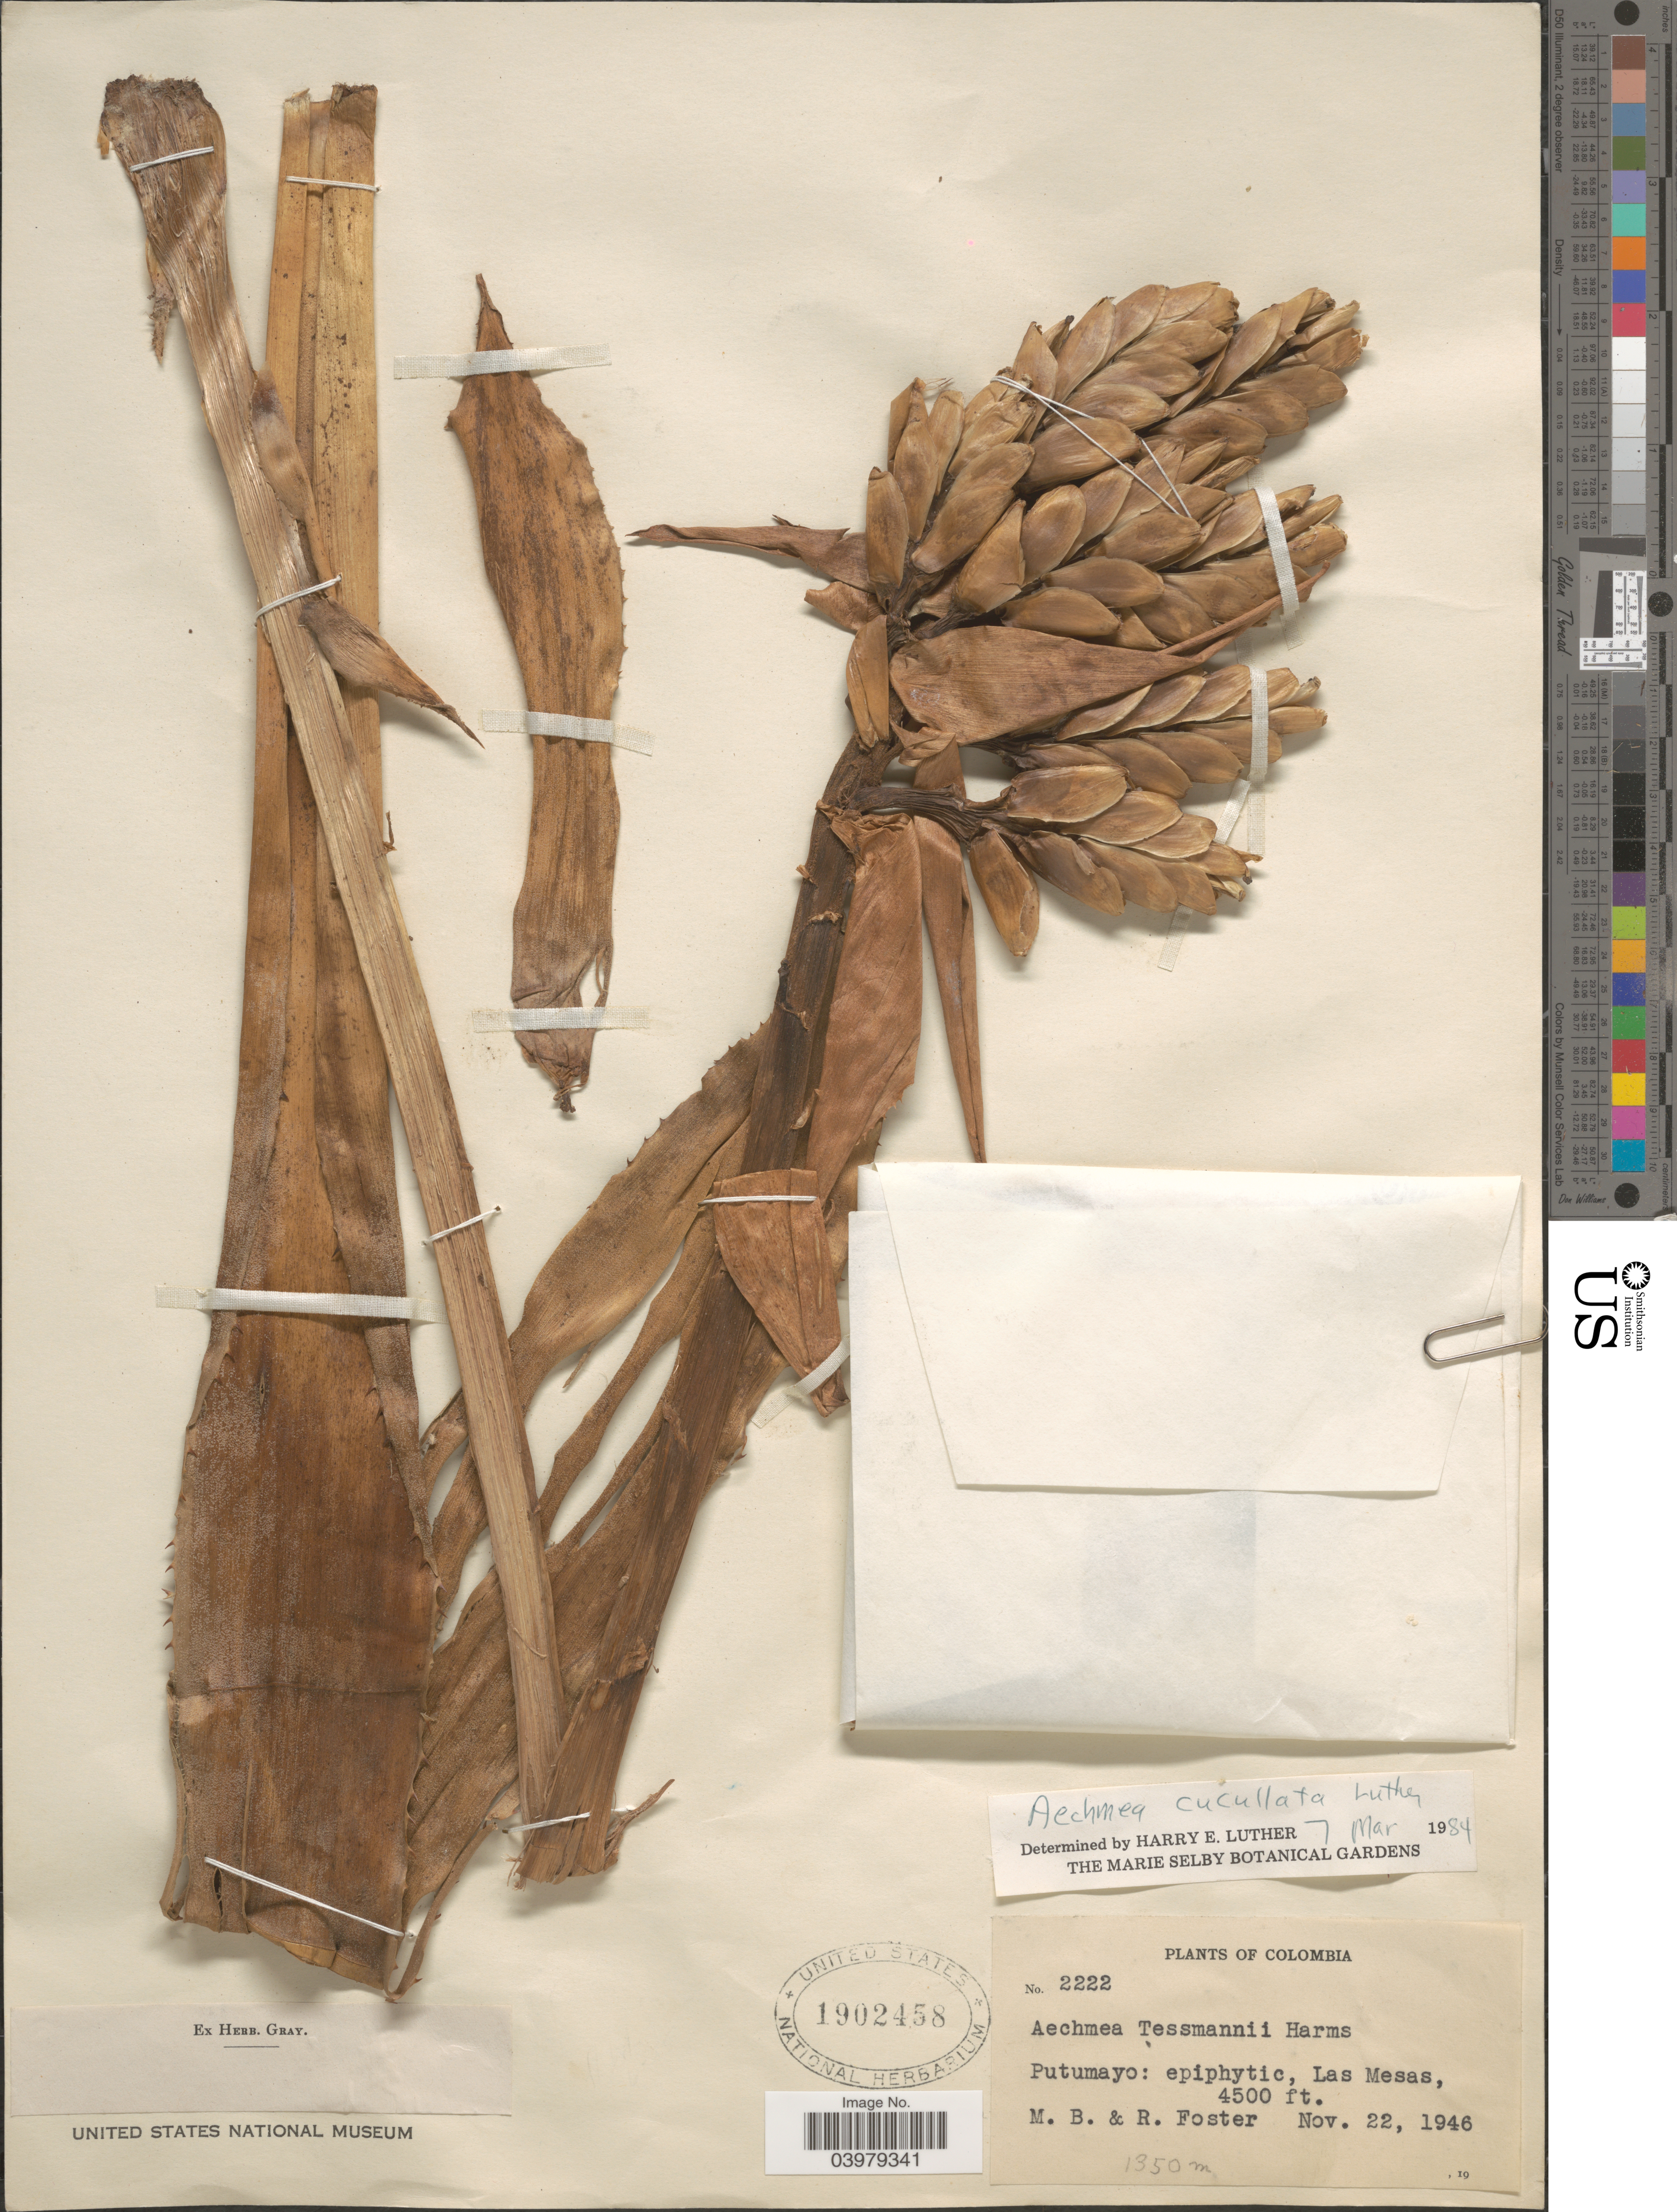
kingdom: Plantae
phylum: Tracheophyta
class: Liliopsida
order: Poales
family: Bromeliaceae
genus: Aechmea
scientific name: Aechmea cucullata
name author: H. Luther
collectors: M. B. Foster & R. Foster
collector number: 2222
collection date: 1946-11-22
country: Colombia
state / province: Putumayo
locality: Las Mesas.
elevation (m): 1372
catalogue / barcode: US 1902458